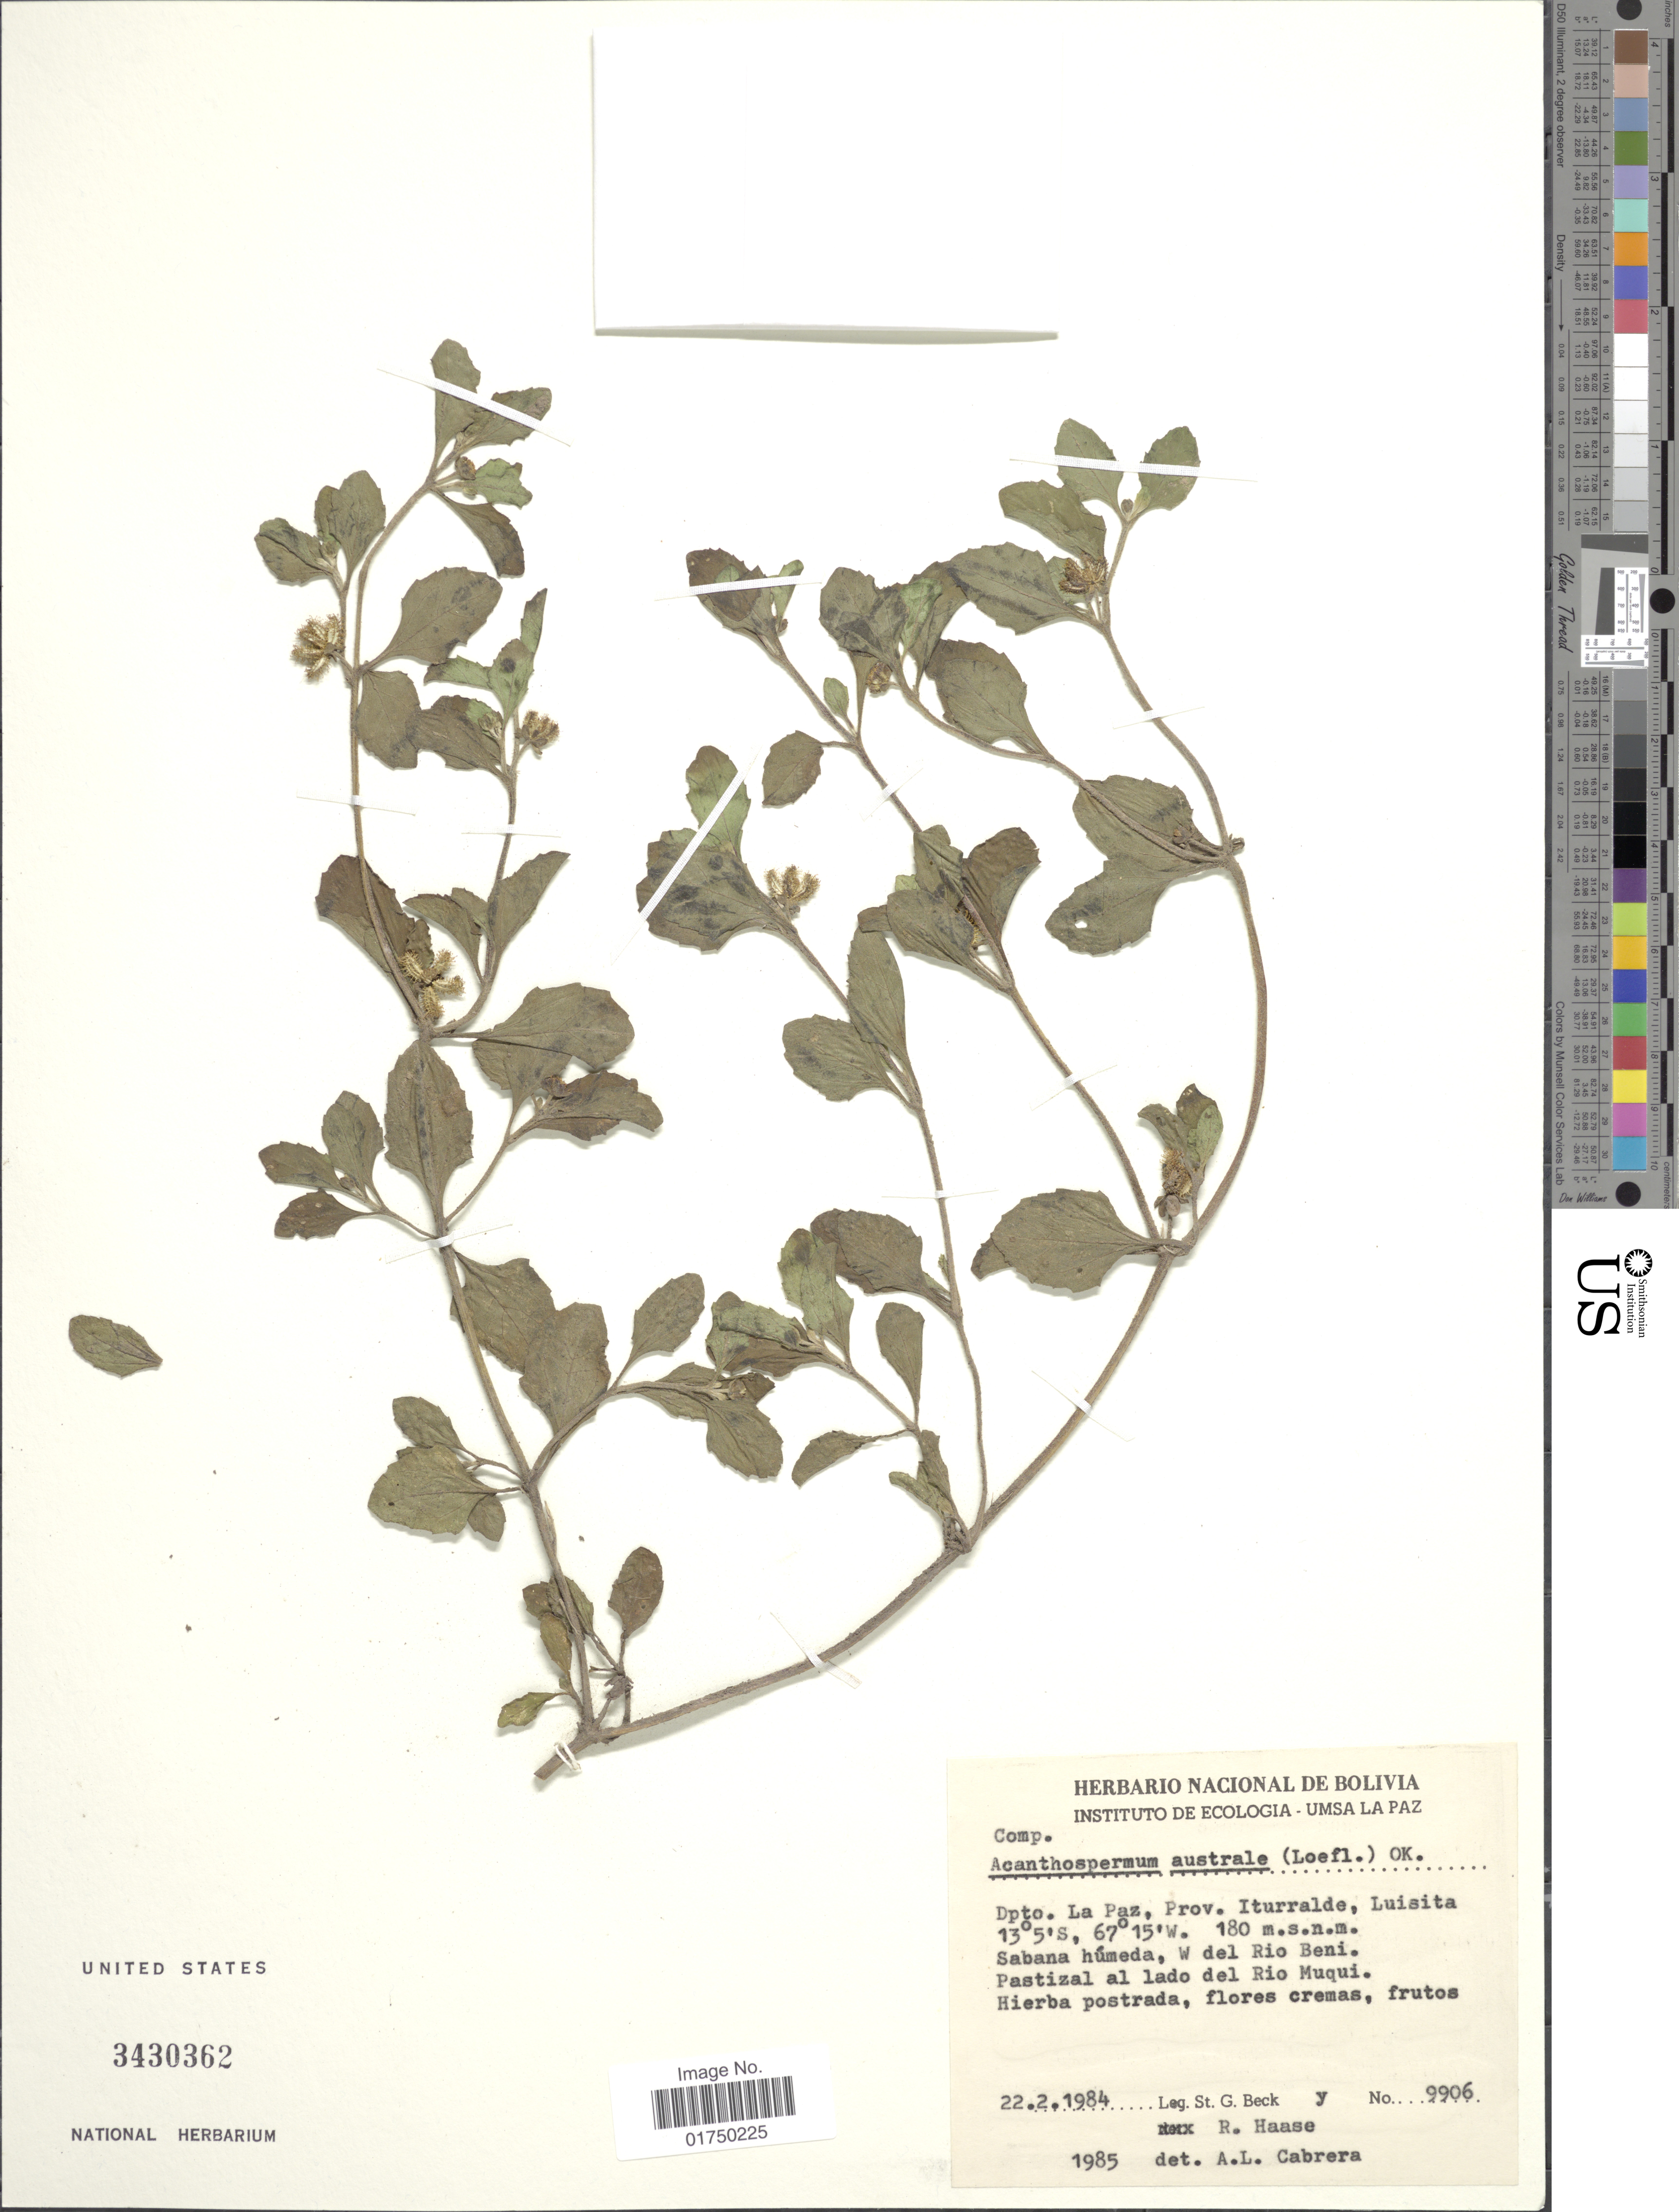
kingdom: Plantae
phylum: Tracheophyta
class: Magnoliopsida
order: Asterales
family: Asteraceae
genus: Acanthospermum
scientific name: Acanthospermum australe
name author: (Loefl.) Kuntze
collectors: S. G. Beck & R. Haase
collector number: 9906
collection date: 1984-02-22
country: Bolivia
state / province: La Paz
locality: Dpto. La Paz, Prov. Iturralde, Luisita. Sabana húmeda, W del Rio Beni. Pastizal al lado del Rio Muqui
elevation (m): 180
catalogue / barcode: US 3430362